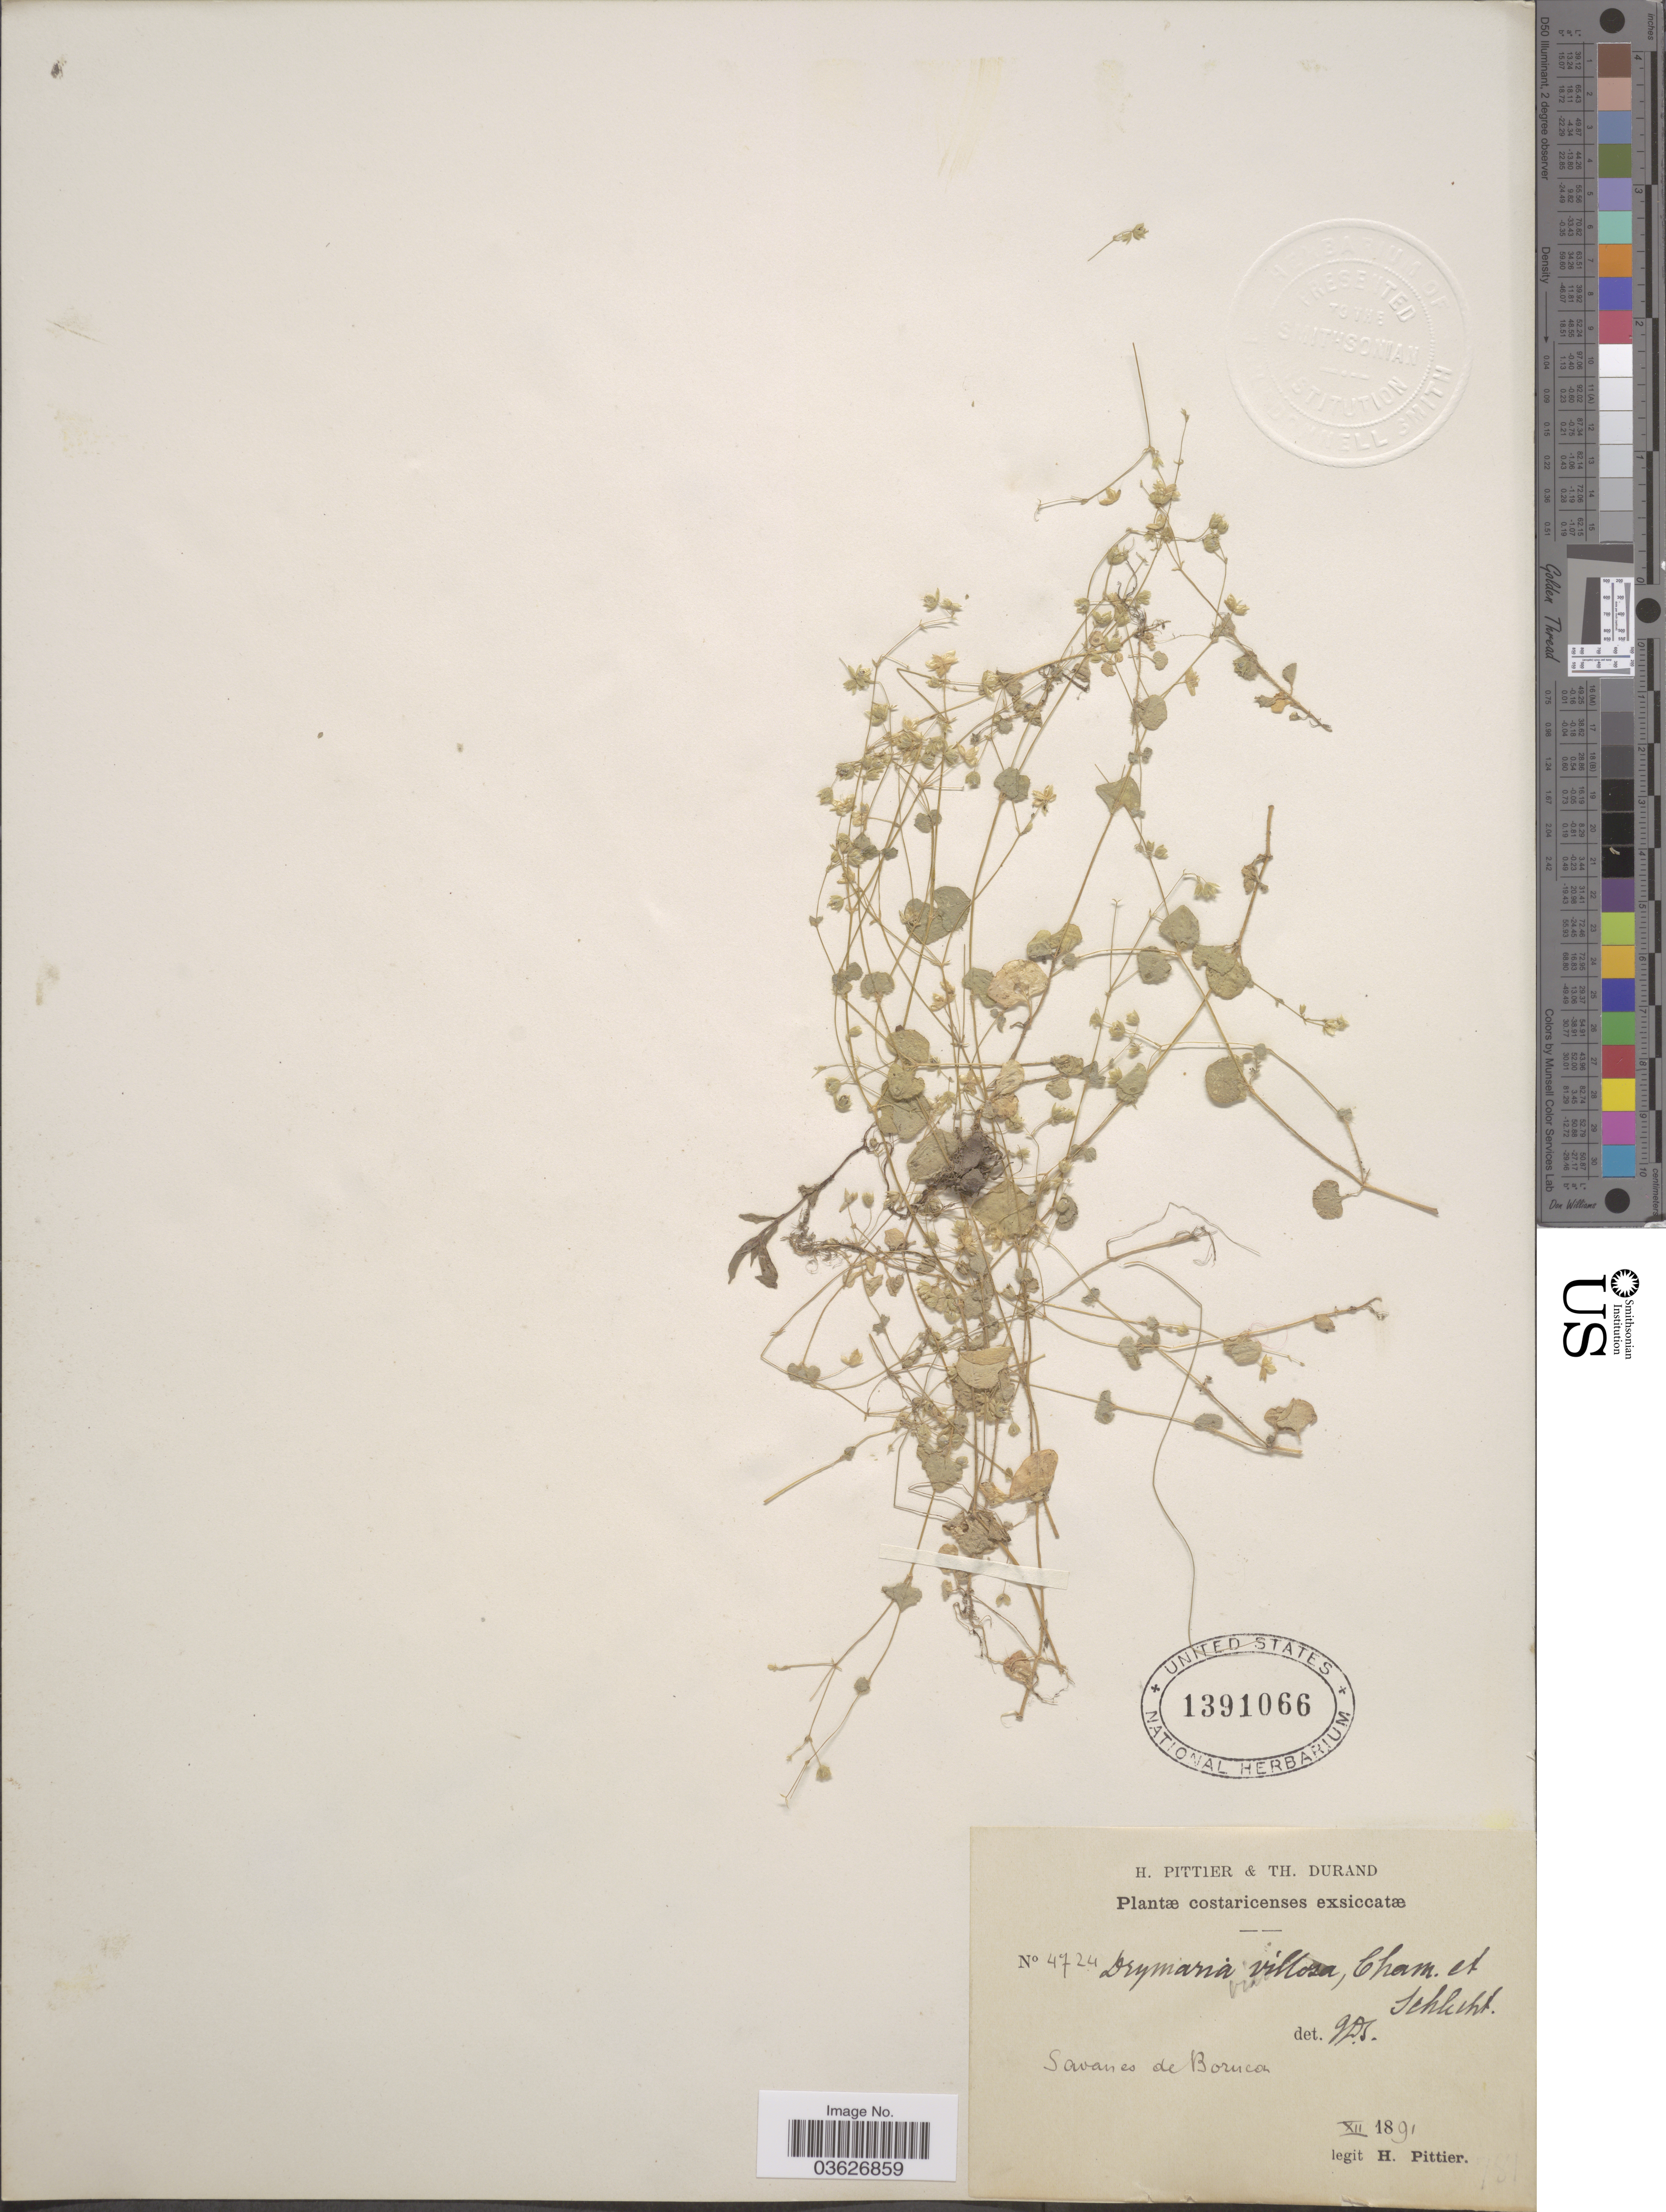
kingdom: Plantae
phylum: Tracheophyta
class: Magnoliopsida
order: Caryophyllales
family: Caryophyllaceae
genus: Drymaria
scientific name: Drymaria villosa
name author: Cham. & Schltdl.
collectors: H. F. Pittier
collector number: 4724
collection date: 1891-12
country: Costa Rica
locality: Savanes de Boruca.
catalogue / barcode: US 1391066